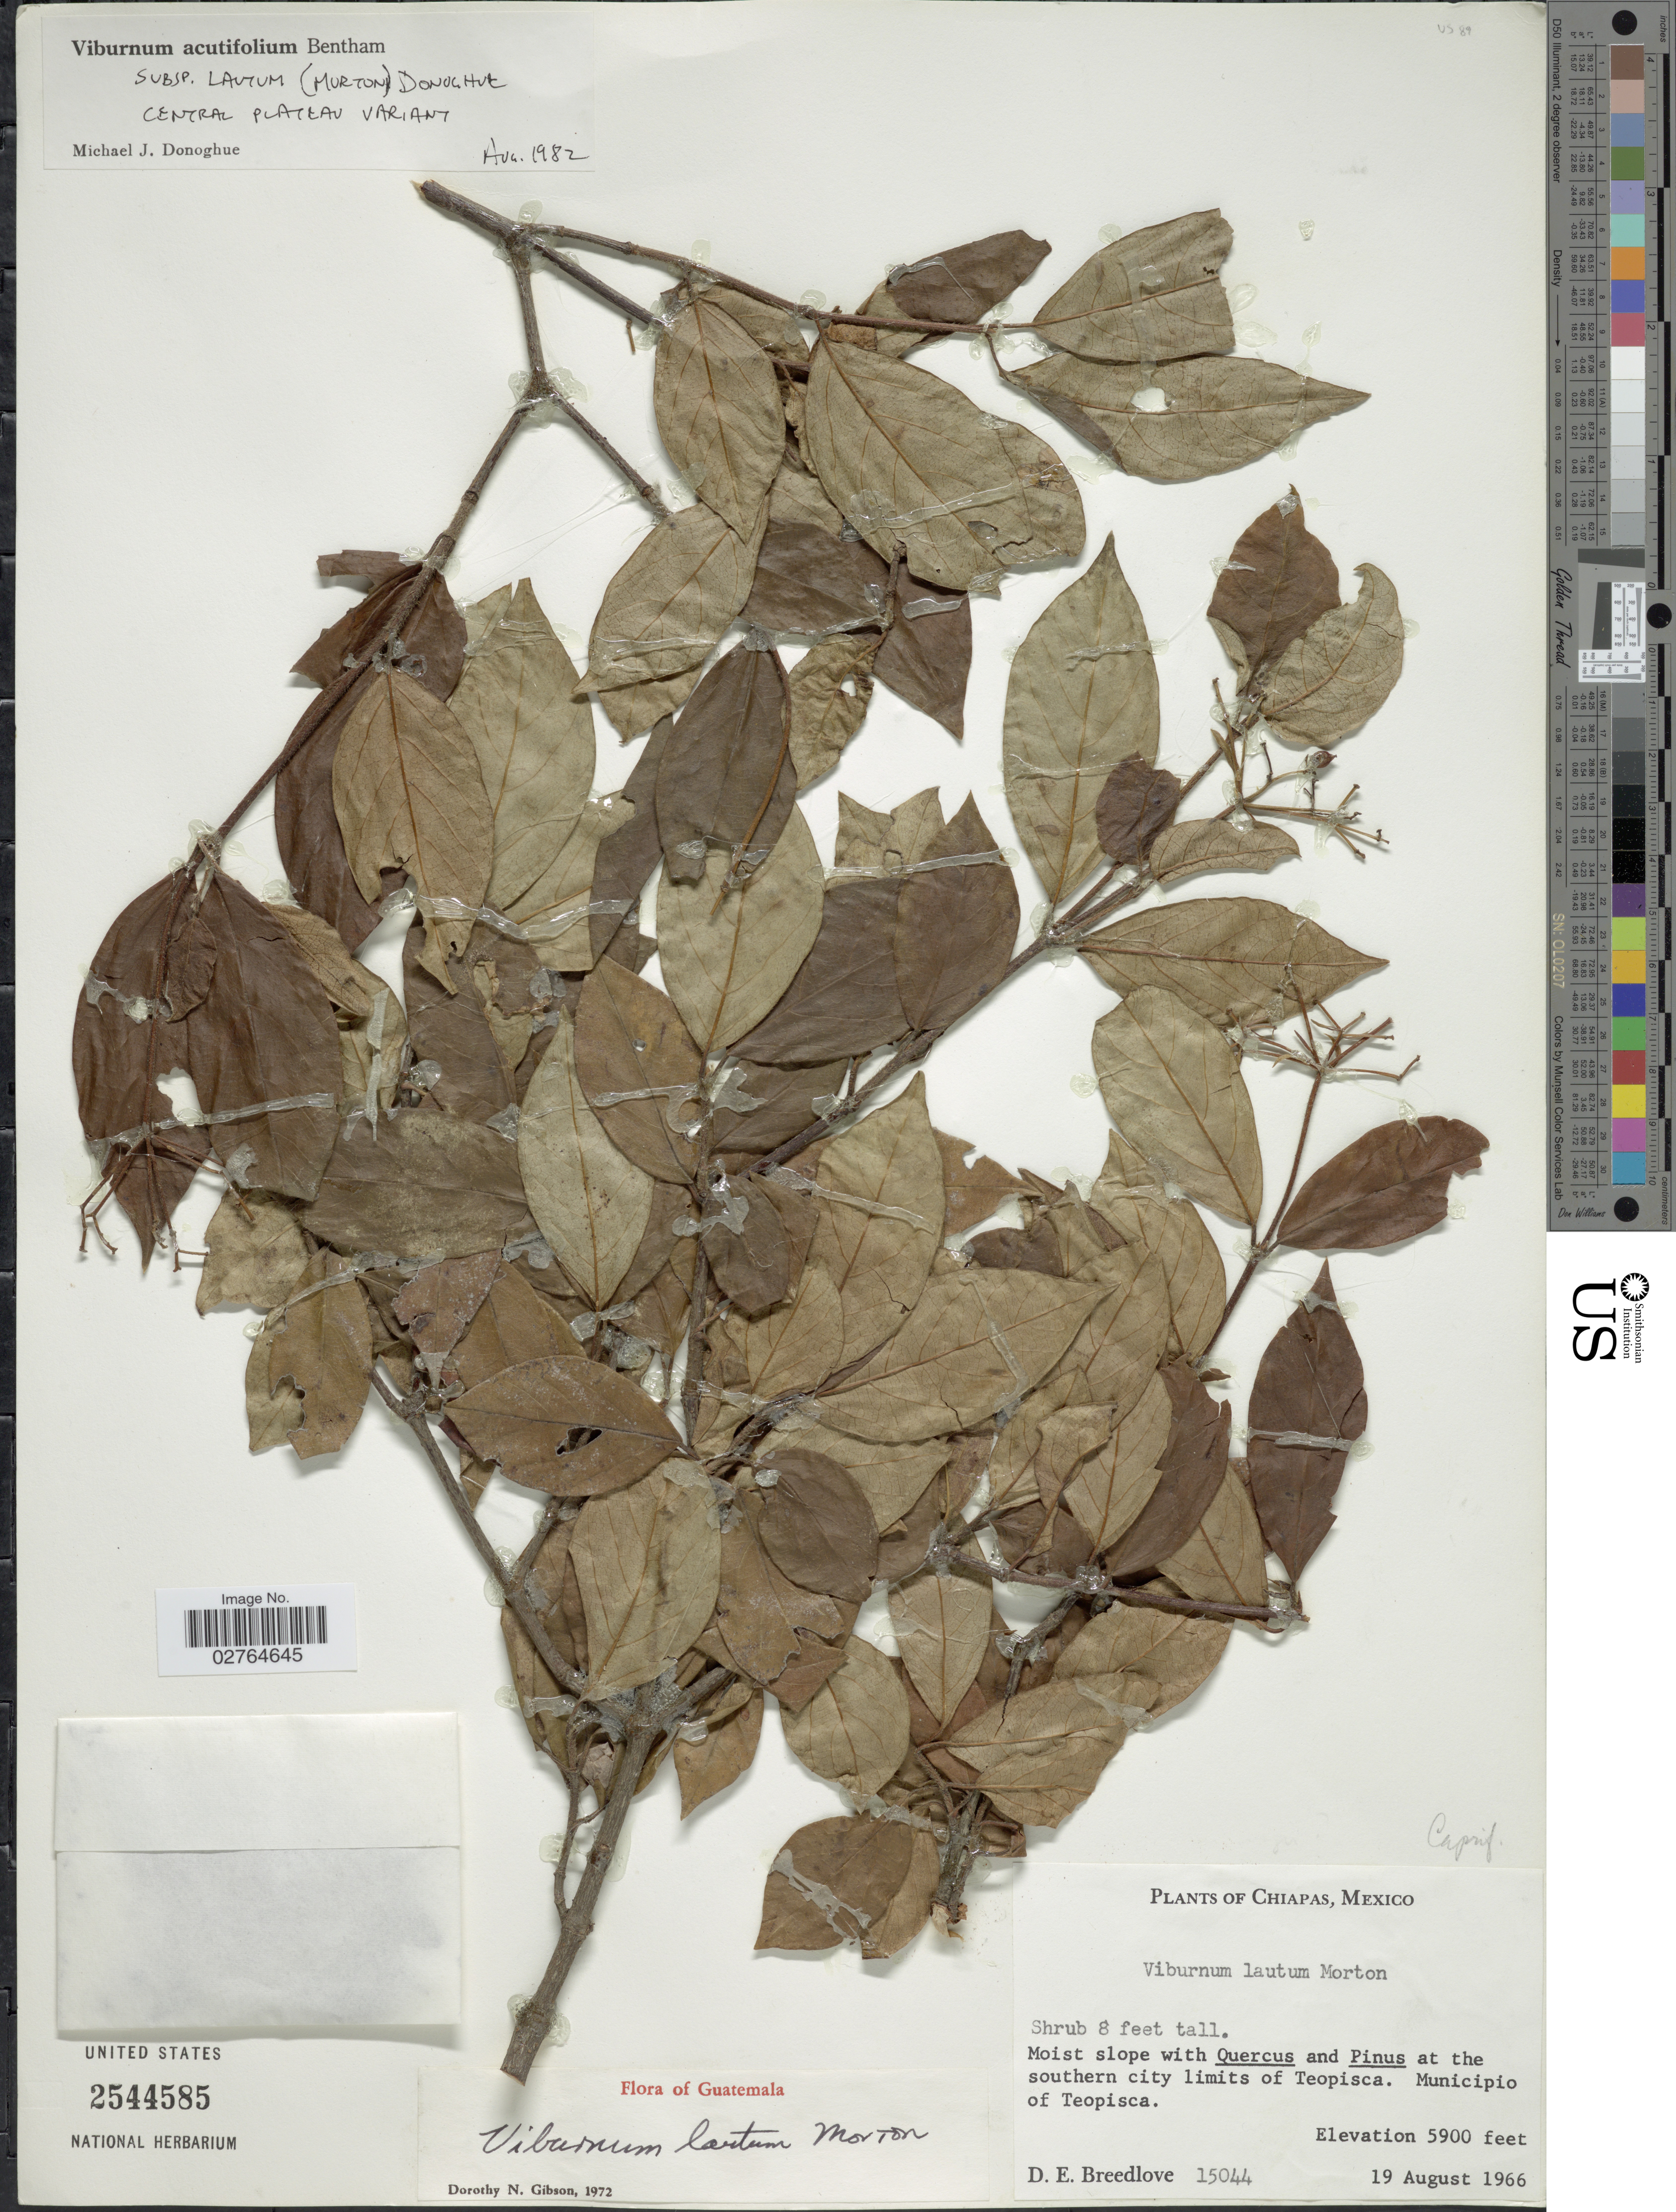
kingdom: Plantae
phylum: Tracheophyta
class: Magnoliopsida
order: Dipsacales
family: Viburnaceae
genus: Viburnum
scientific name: Viburnum acutifolium subsp. lautum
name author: (C.V. Morton) Villarreal & A.E. Estrada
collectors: D. E. Breedlove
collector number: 15044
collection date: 1966-08-19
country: Mexico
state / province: Chiapas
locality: Moist slope with Quercus and Pinus at the southern city limits of Teopisca. Municipio of Teopisca.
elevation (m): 1798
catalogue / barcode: US 2544585